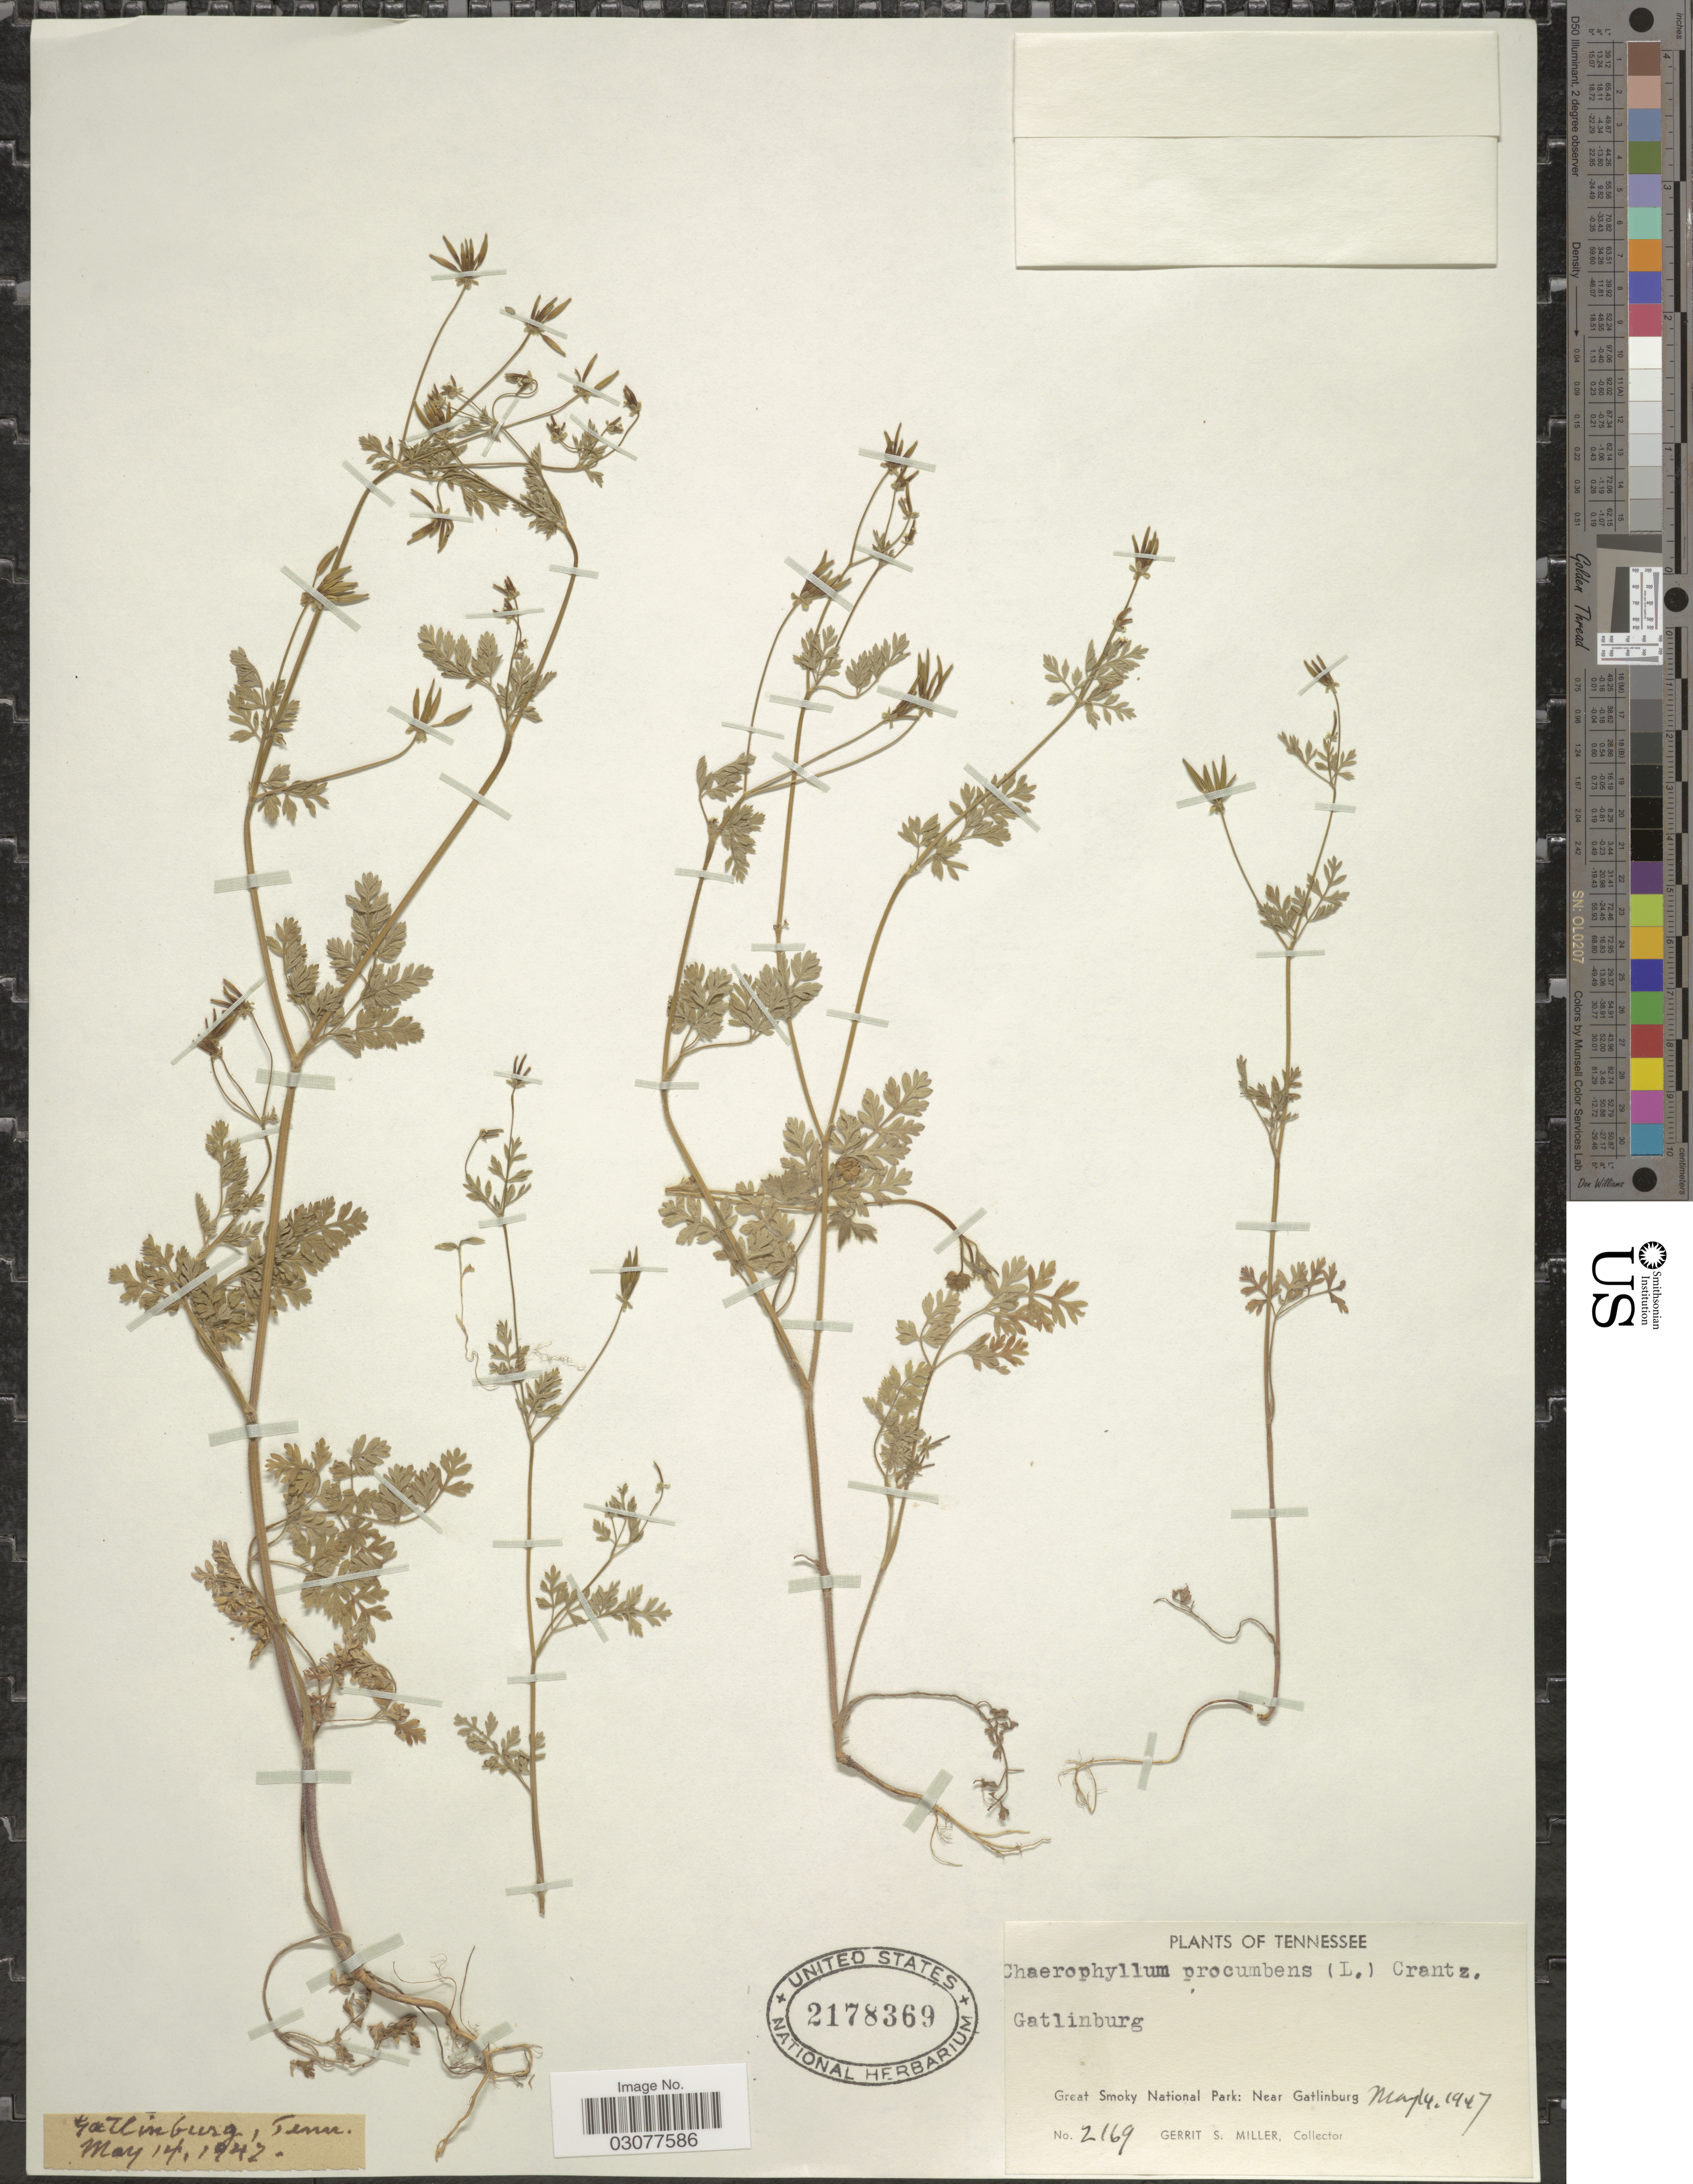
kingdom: Plantae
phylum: Tracheophyta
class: Magnoliopsida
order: Apiales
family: Apiaceae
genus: Chaerophyllum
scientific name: Chaerophyllum procumbens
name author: (L.) Crantz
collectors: G. S. Miller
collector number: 2169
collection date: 1947-05-14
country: United States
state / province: Tennessee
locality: Gatlinburg, Great Smoky National Park: Near Gatlinburg.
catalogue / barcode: US 2178369